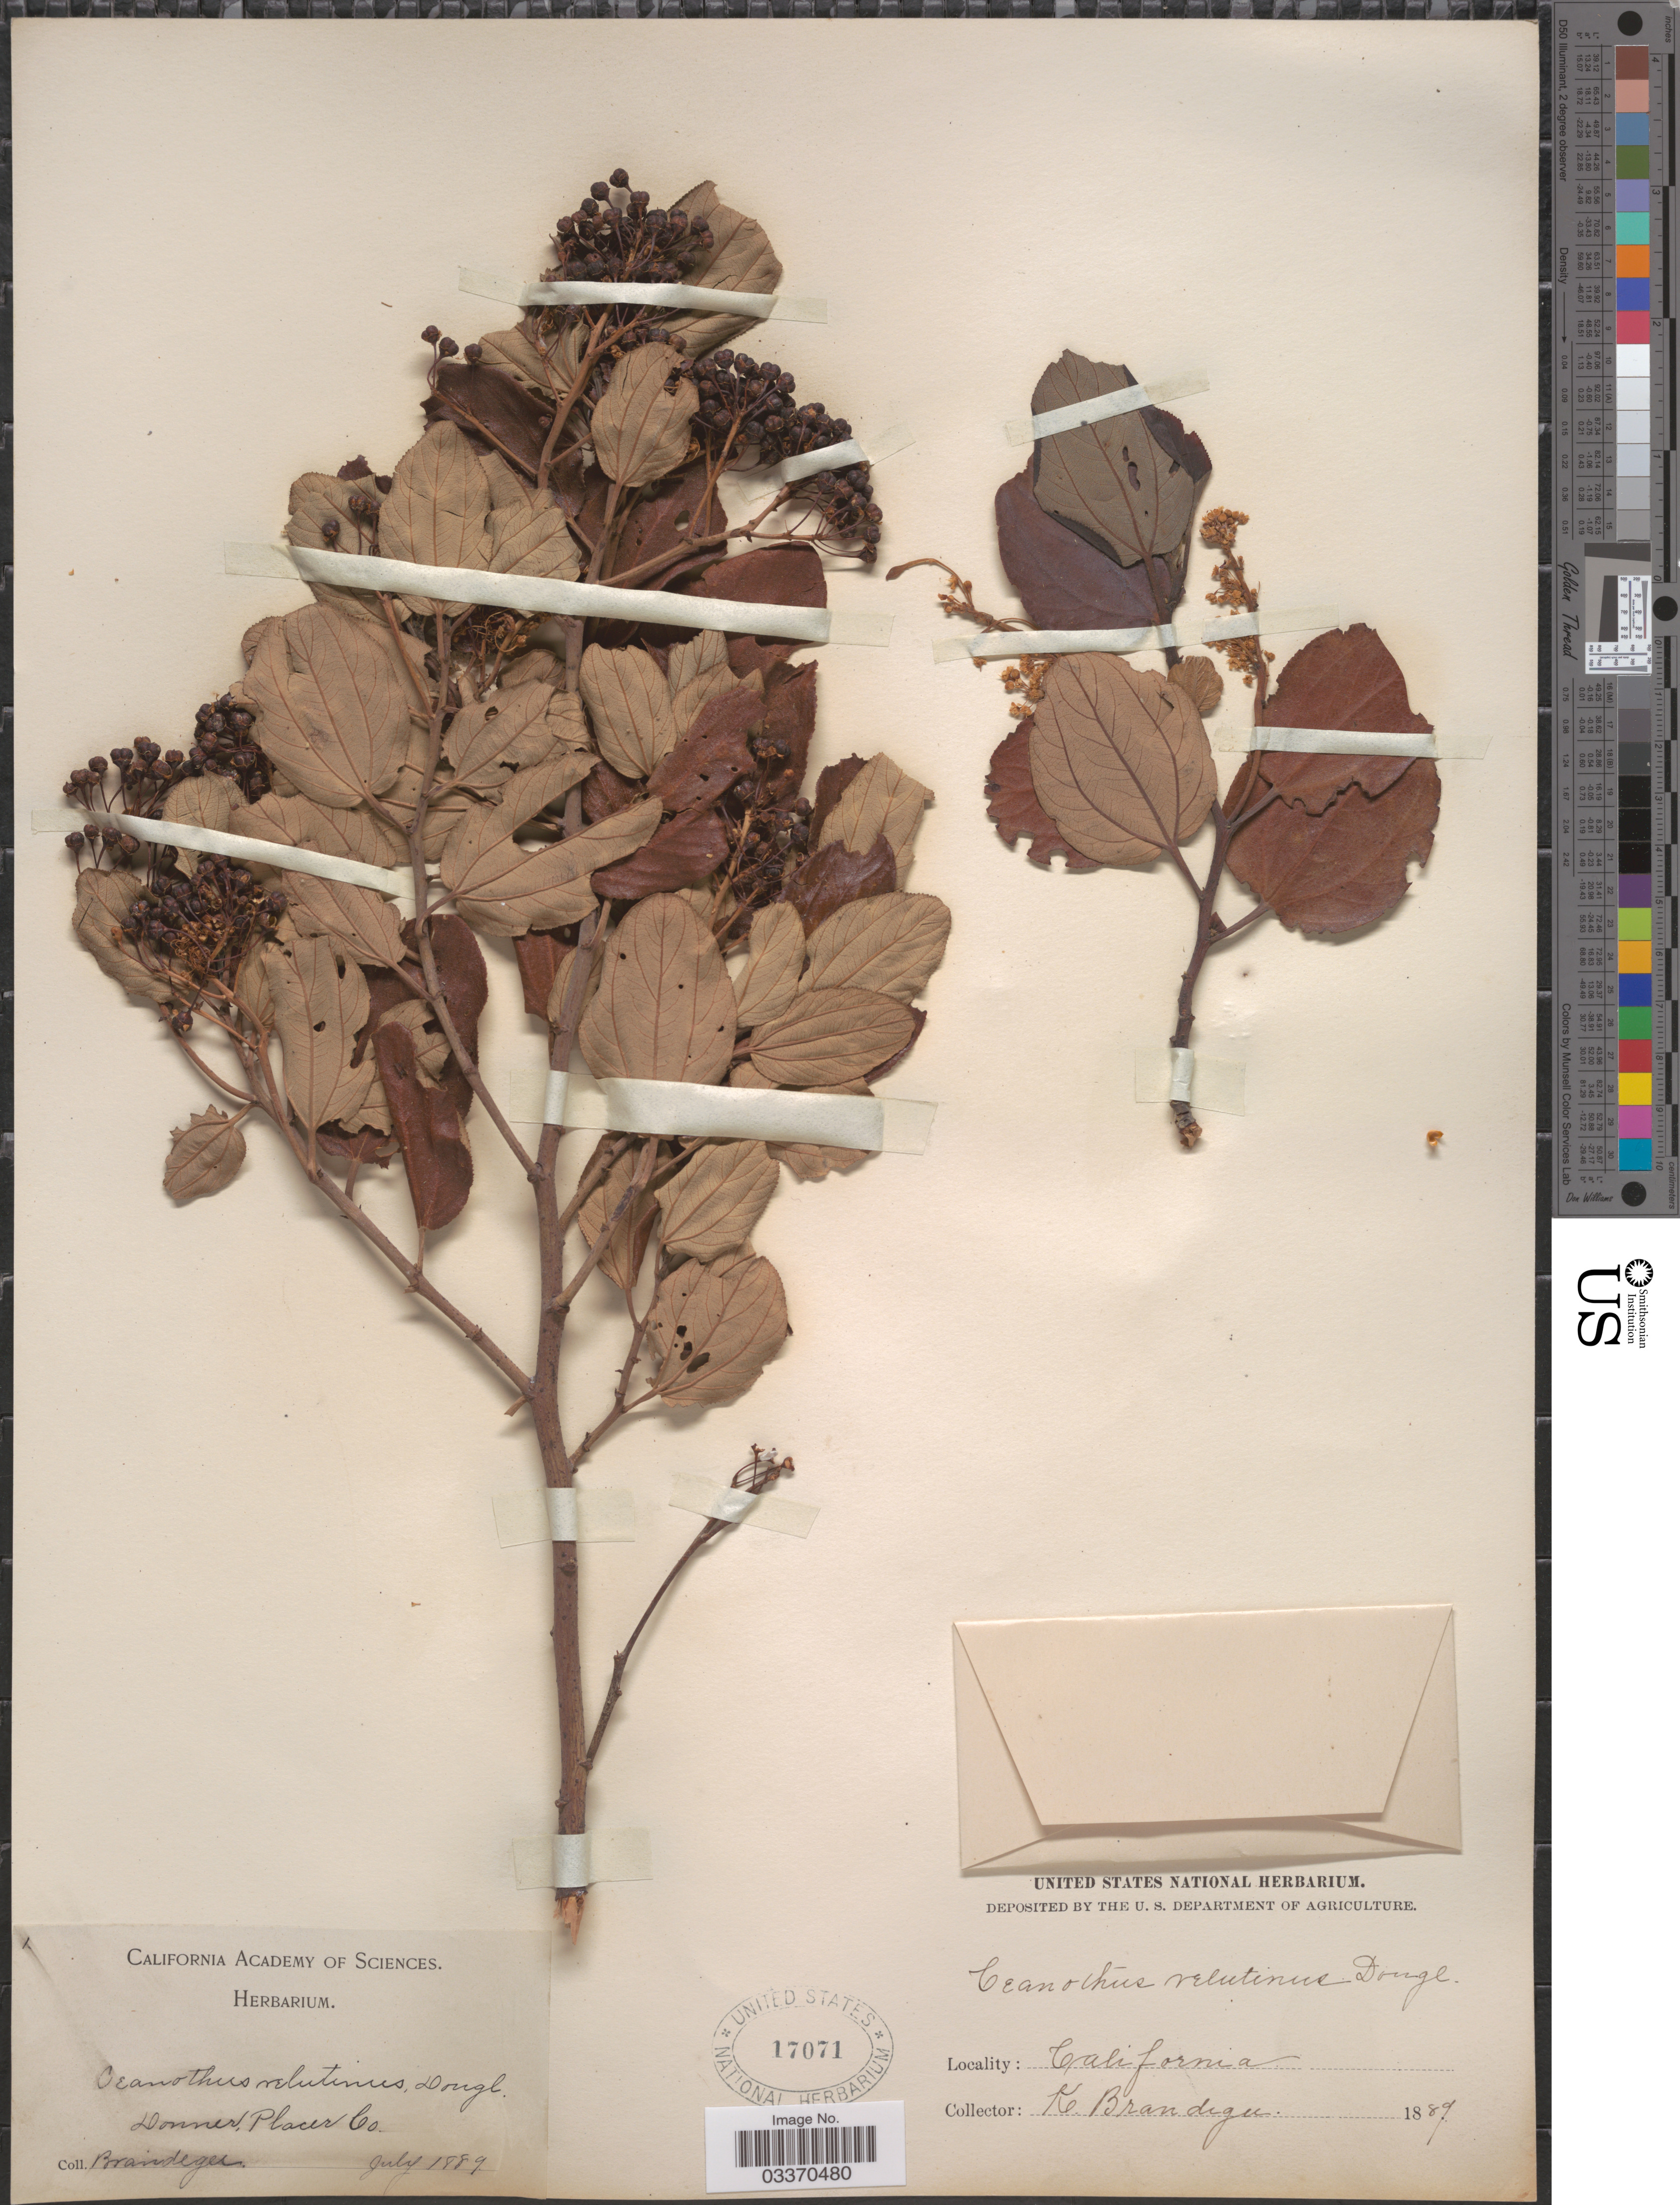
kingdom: Plantae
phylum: Tracheophyta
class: Magnoliopsida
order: Rosales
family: Rhamnaceae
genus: Ceanothus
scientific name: Ceanothus velutinus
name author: Douglas ex Hook.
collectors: K. Brandegee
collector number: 1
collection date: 1889-07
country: United States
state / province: California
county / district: Placer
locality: Donner Placer Co.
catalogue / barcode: US 17071